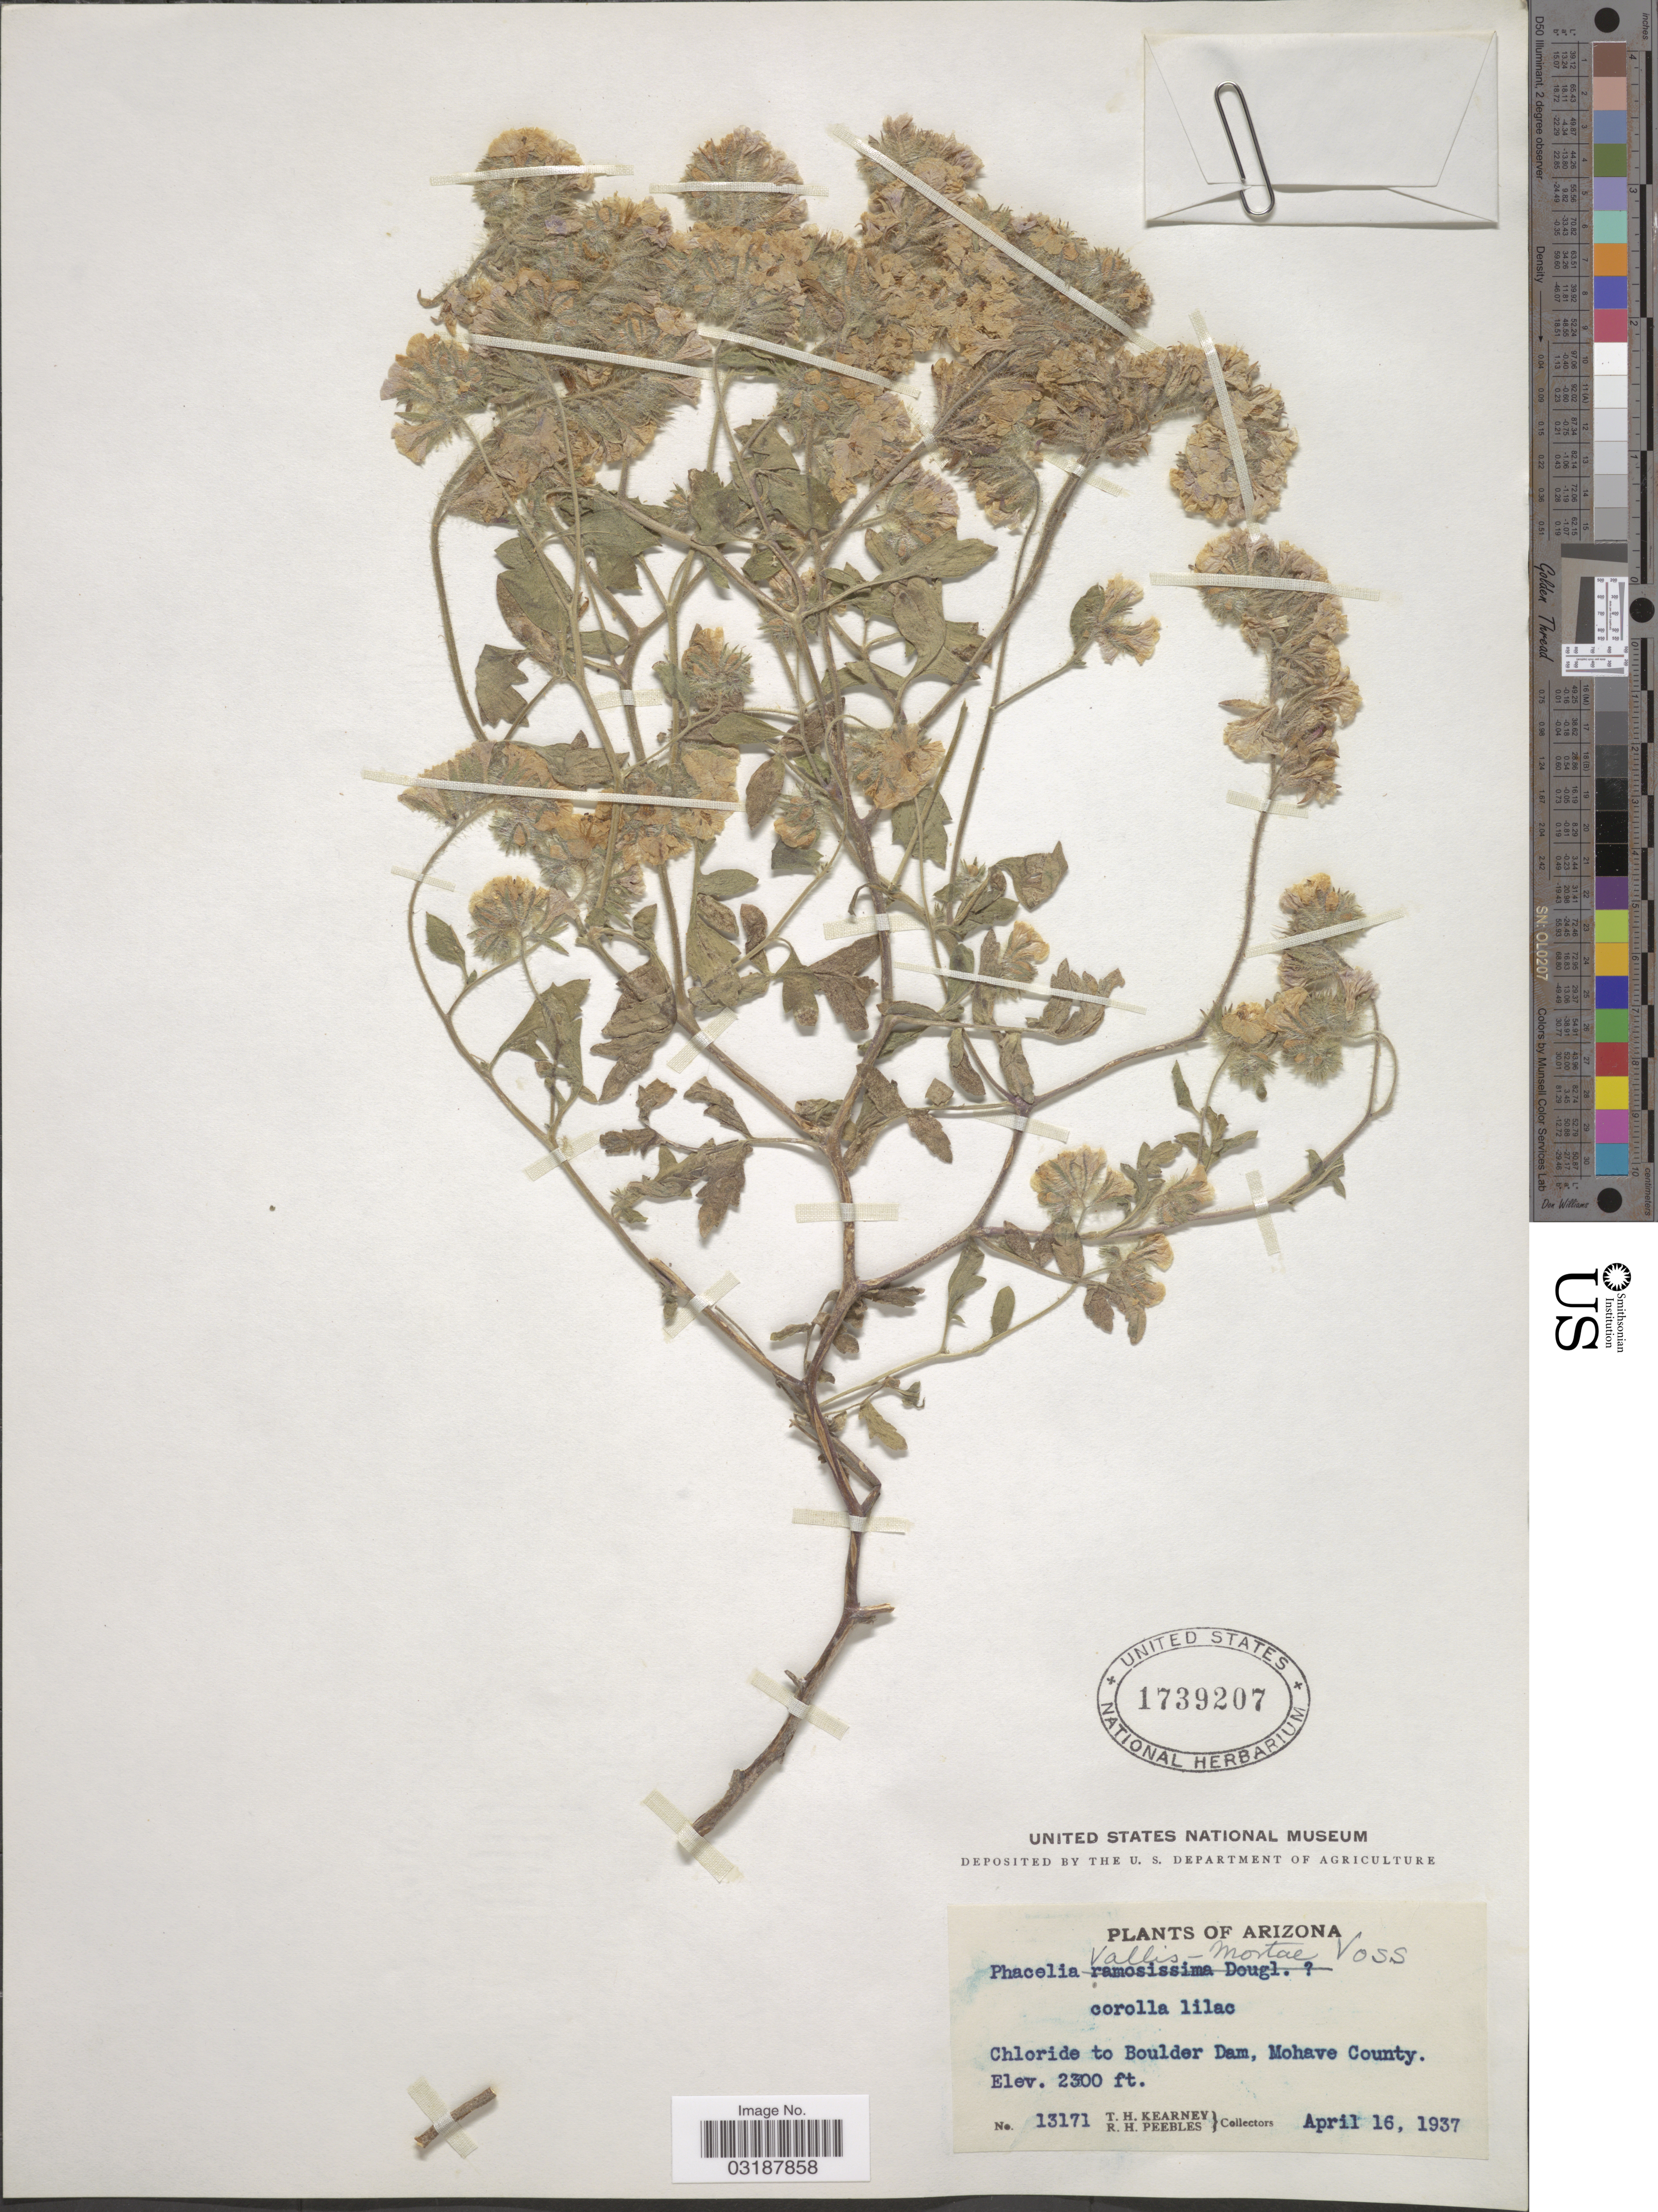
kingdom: Plantae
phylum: Tracheophyta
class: Magnoliopsida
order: Boraginales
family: Hydrophyllaceae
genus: Phacelia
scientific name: Phacelia vallis-mortae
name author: J.W. Voss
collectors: T. H. Kearney & R. H. Peebles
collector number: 13171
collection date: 1937-04-16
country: United States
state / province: Arizona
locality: Chloride to Boulder Dam, Mohave County.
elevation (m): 701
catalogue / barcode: US 1739207